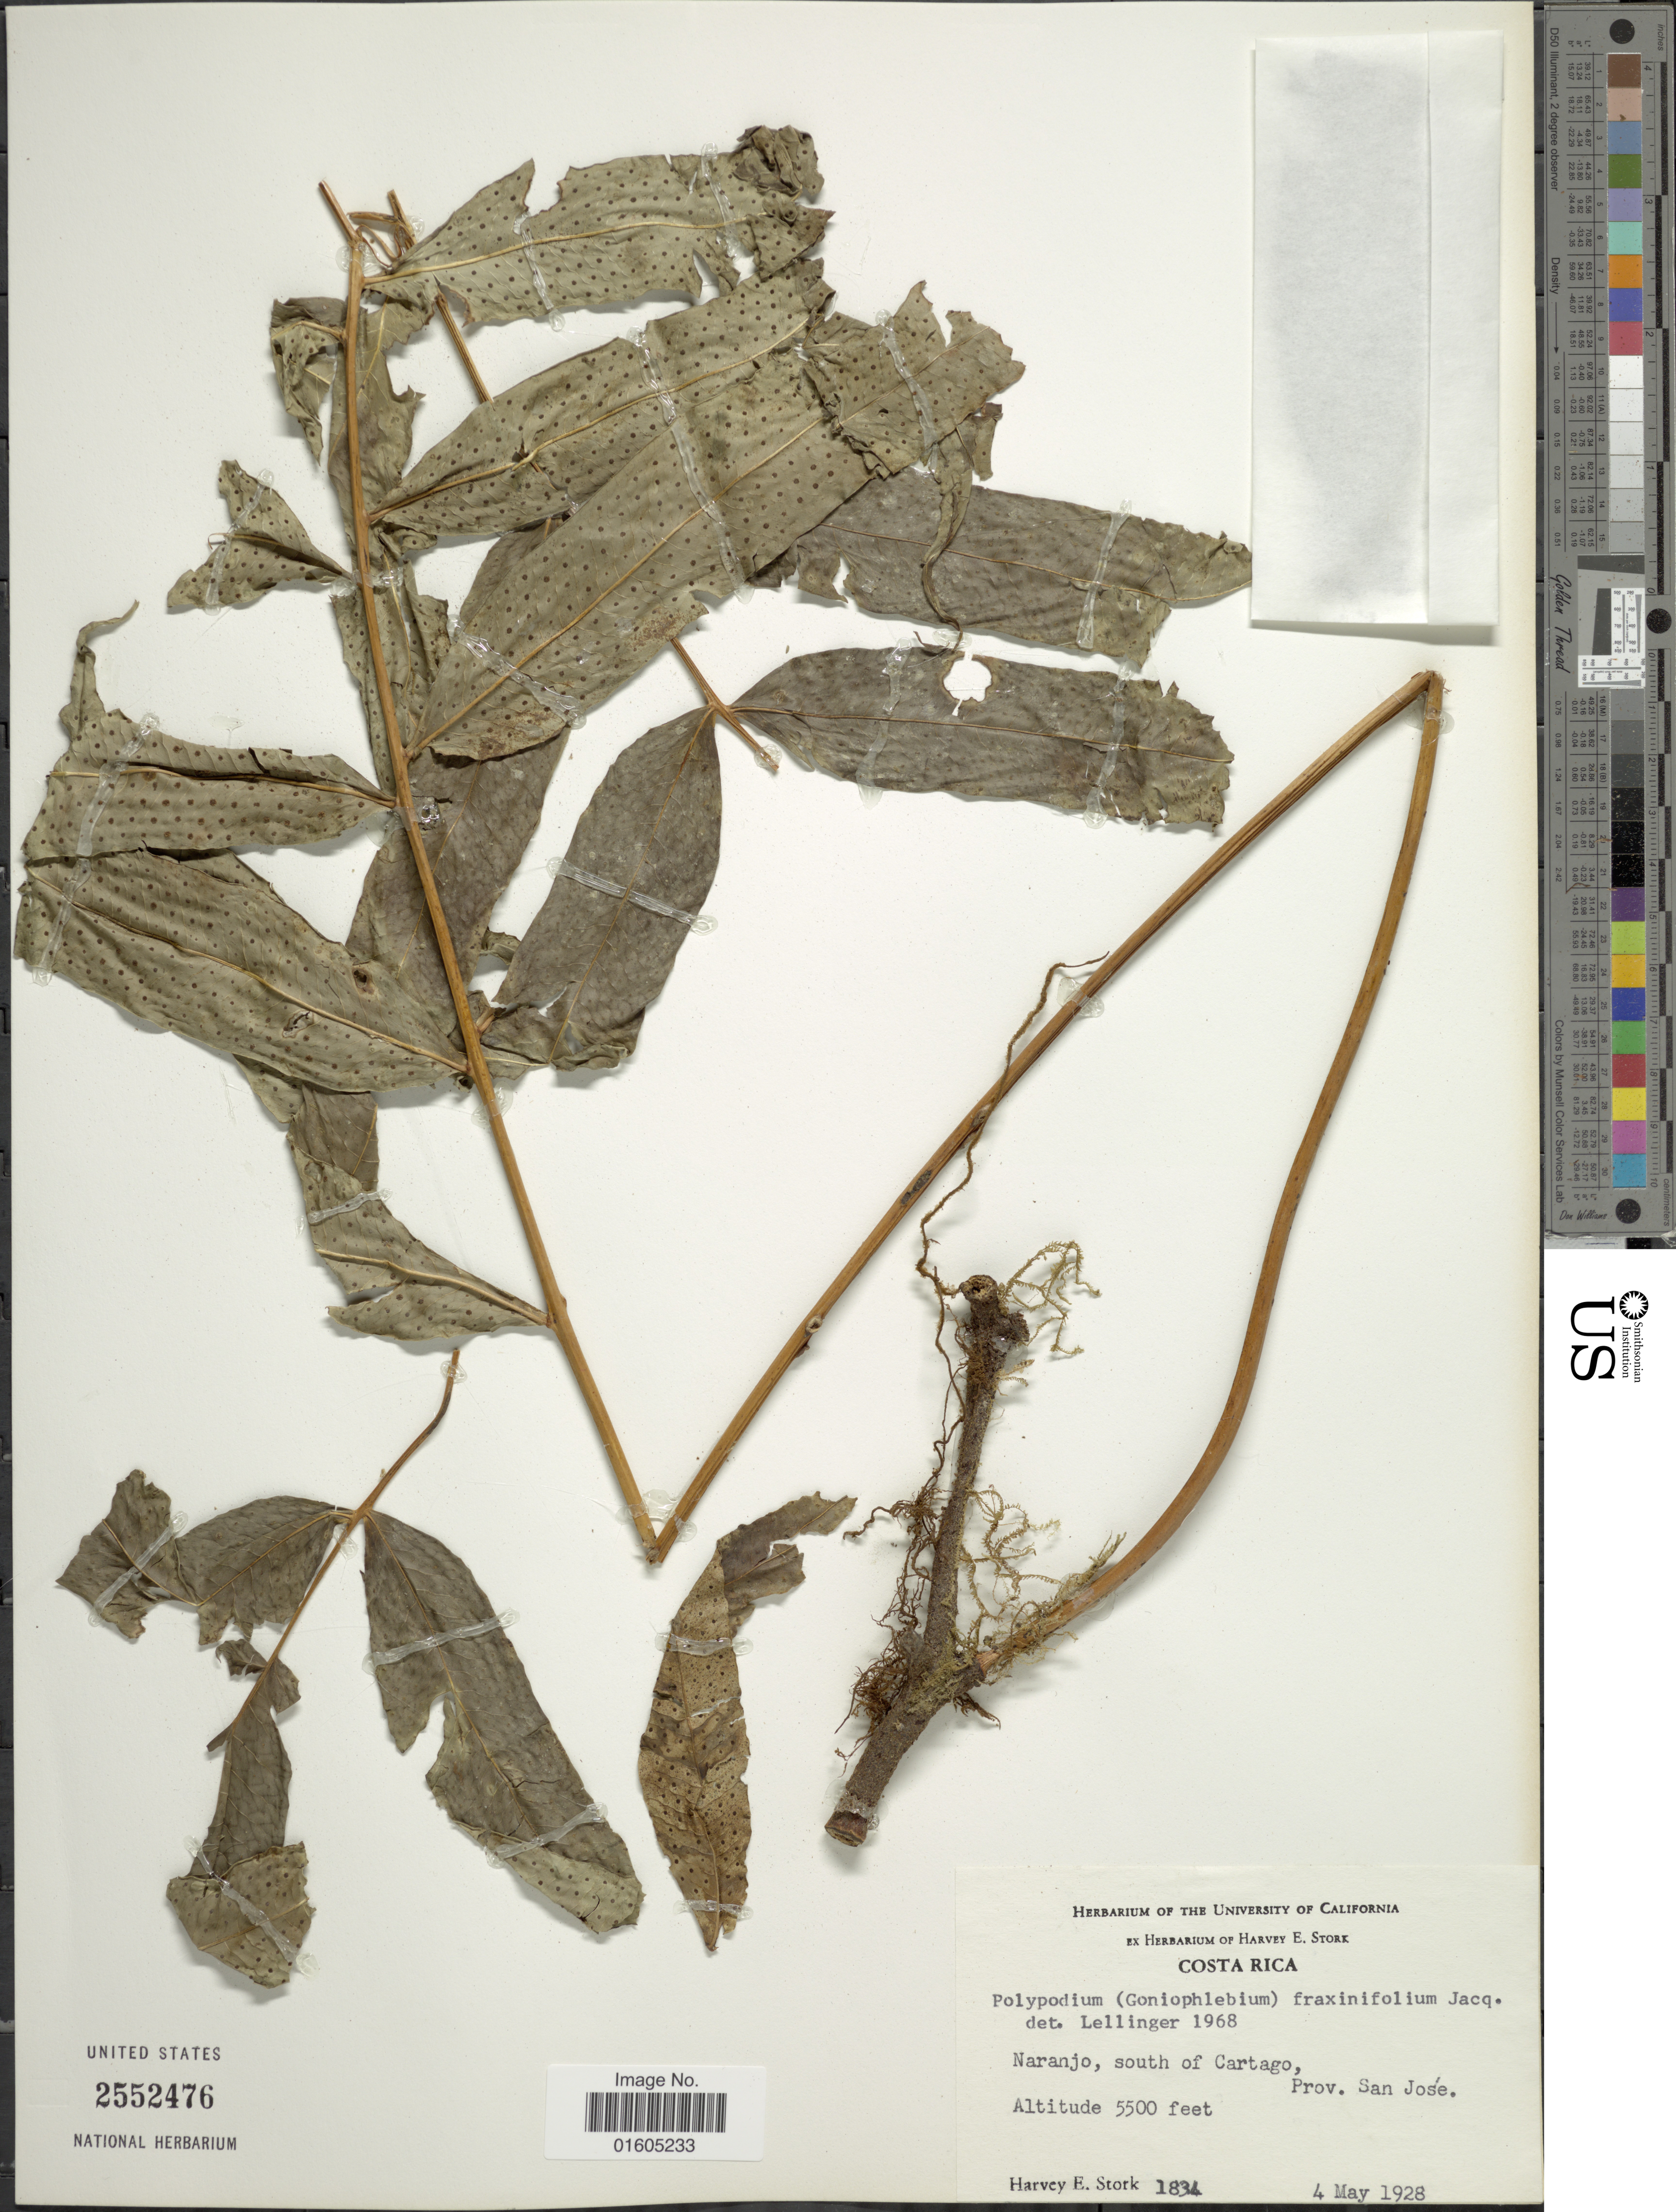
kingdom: Plantae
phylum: Tracheophyta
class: Polypodiopsida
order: Polypodiales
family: Polypodiaceae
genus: Serpocaulon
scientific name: Serpocaulon fraxinifolium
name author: (Jacq.) A.R. Sm.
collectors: H. E. Stork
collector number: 1834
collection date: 1928-05-04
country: Costa Rica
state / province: San José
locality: Costa Rica. Naranjo, south of Cartago, Prov. San Jose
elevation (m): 1676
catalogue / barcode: US 2552476